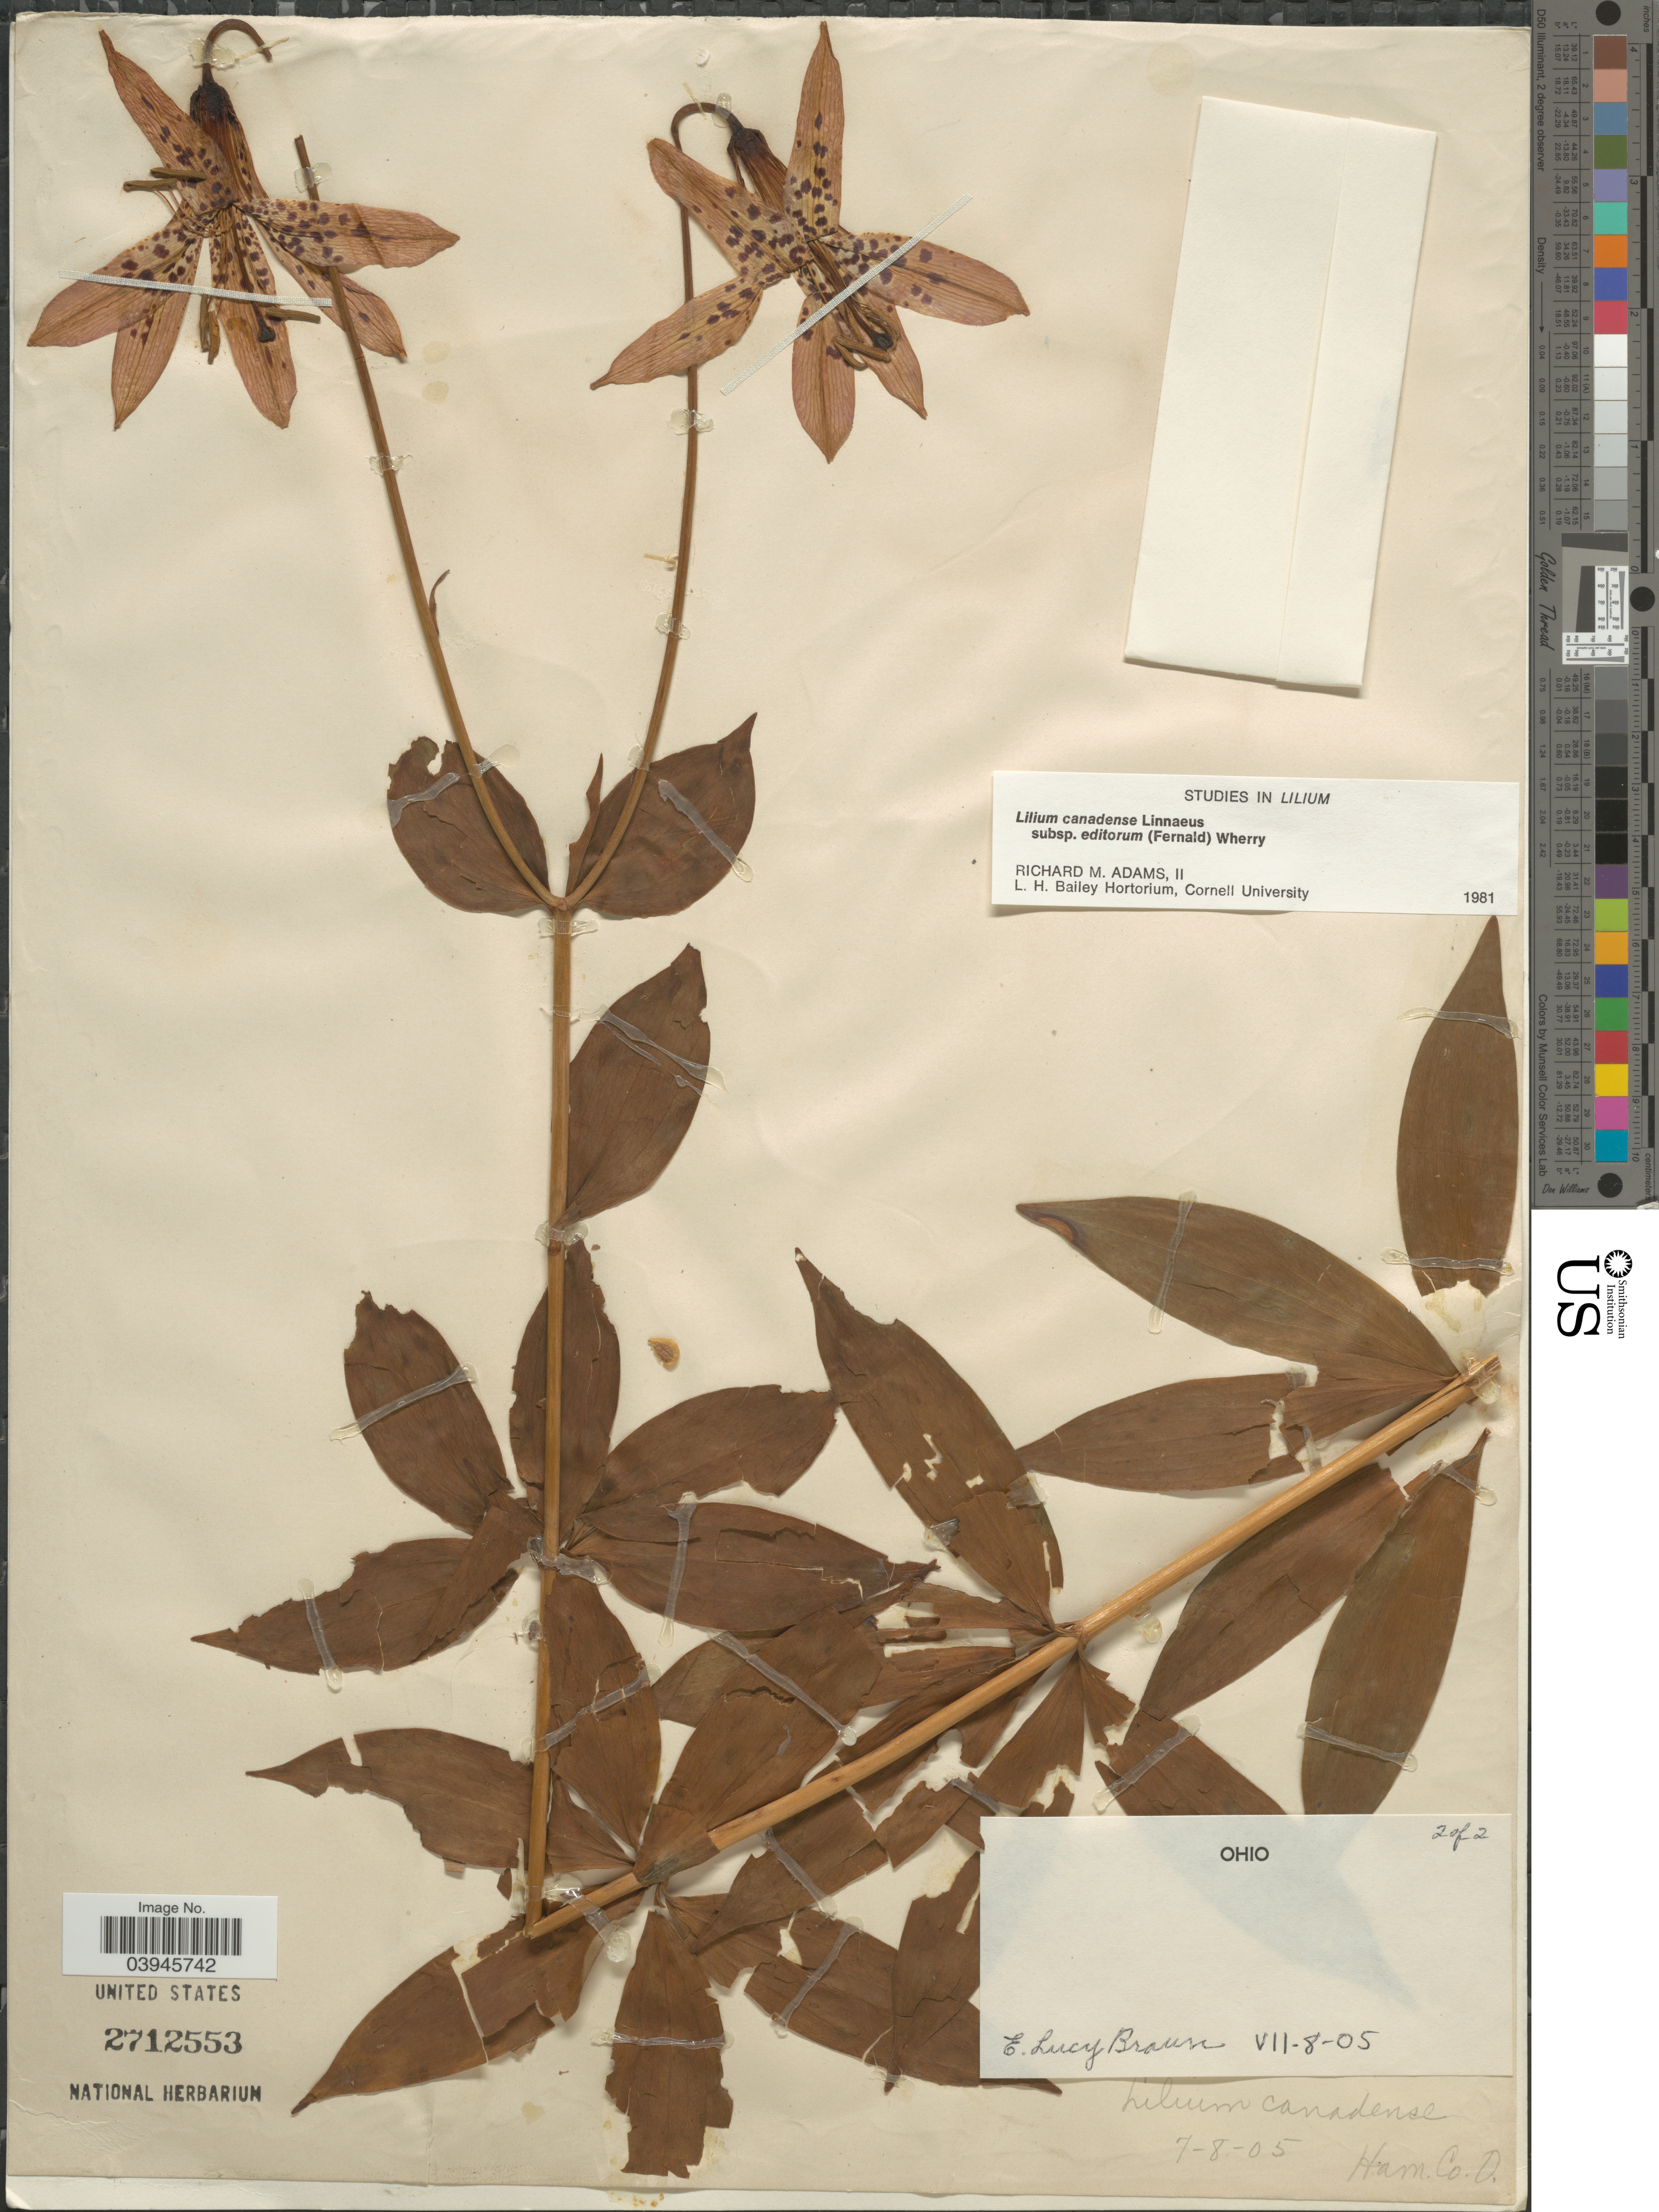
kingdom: Plantae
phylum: Tracheophyta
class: Liliopsida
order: Liliales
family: Liliaceae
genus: Lilium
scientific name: Lilium canadense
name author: L.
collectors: E. L. Braun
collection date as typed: Transcribed d/m/y: 8/7/5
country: United States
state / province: Ohio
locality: Ham. Co.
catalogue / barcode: US 2712553